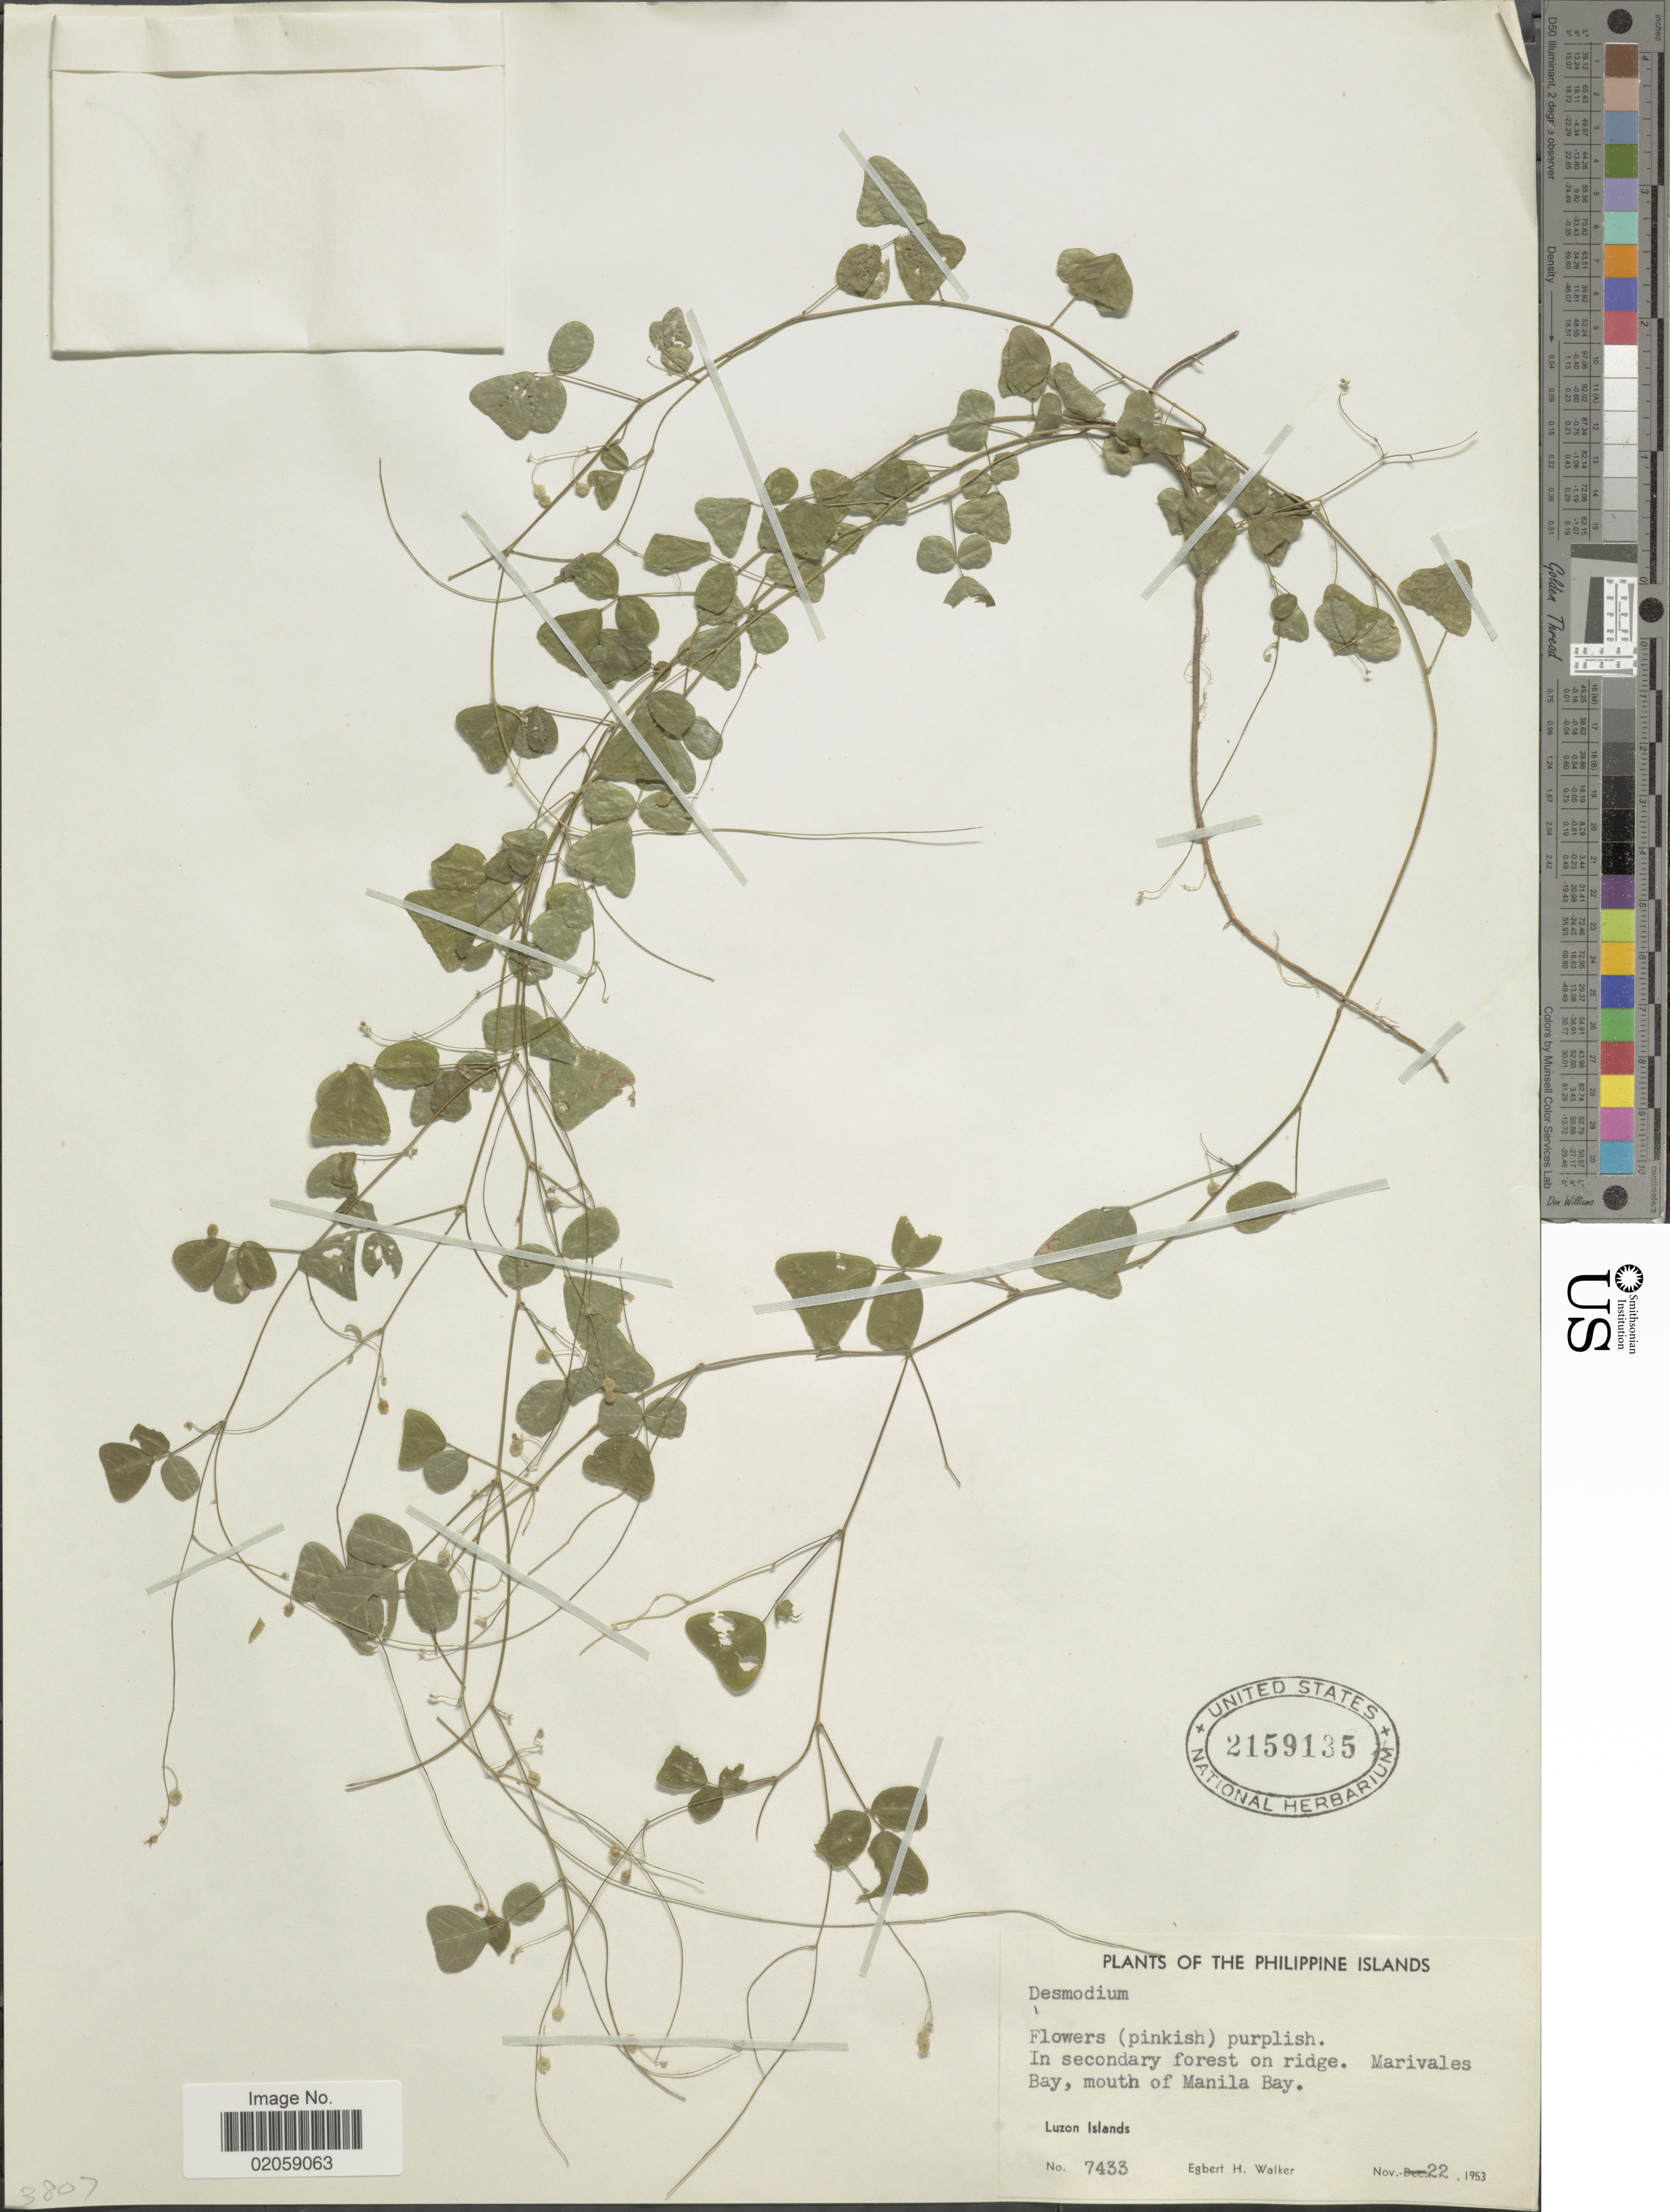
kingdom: Plantae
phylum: Tracheophyta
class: Magnoliopsida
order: Fabales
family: Fabaceae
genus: Desmodium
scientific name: Desmodium sp.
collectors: E. H. Walker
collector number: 7433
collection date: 1953-11-22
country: Philippines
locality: Philippine Islands. Marivales Bay, mouth of Manila Bay. Luzon Islands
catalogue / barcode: US 2159135